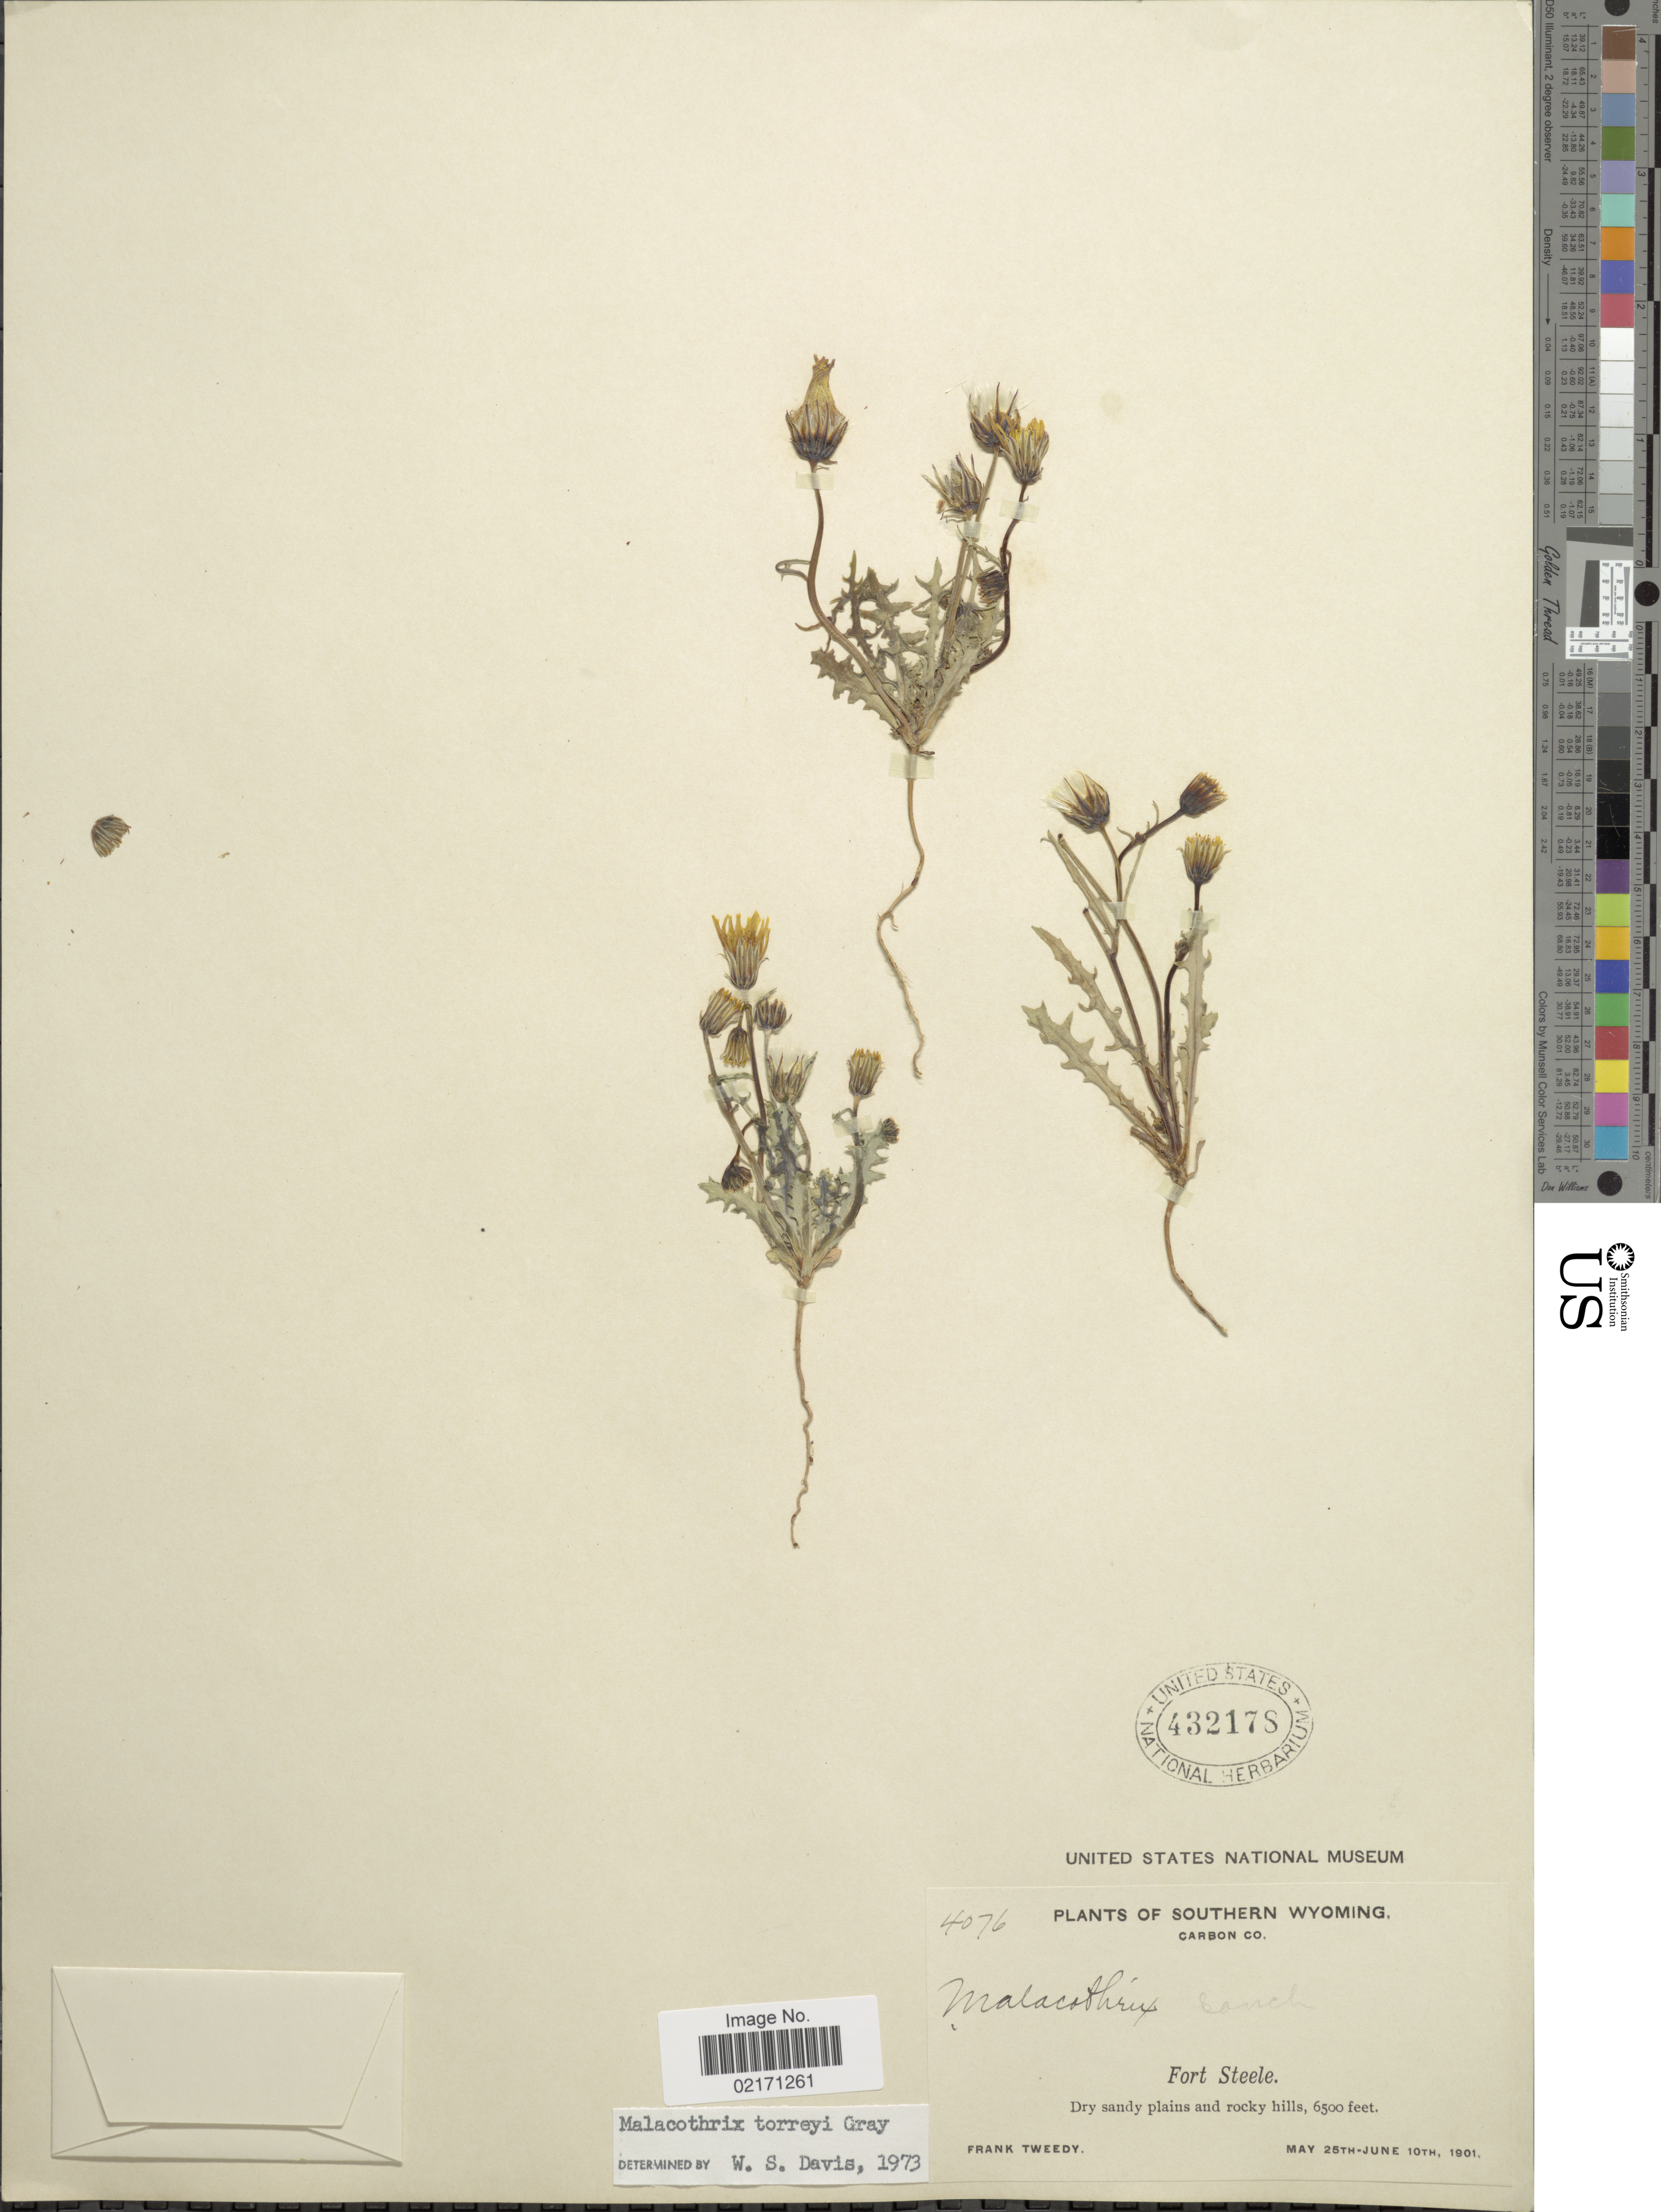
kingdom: Plantae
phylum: Tracheophyta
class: Magnoliopsida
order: Asterales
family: Asteraceae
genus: Malacothrix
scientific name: Malacothrix torreyi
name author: A. Gray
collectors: F. Tweedy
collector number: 4076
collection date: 1901-05-25/1901-06-10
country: United States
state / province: Wyoming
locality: Southern Wyomingg. Carbon Co. Fort Steele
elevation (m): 1981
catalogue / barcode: US 432178